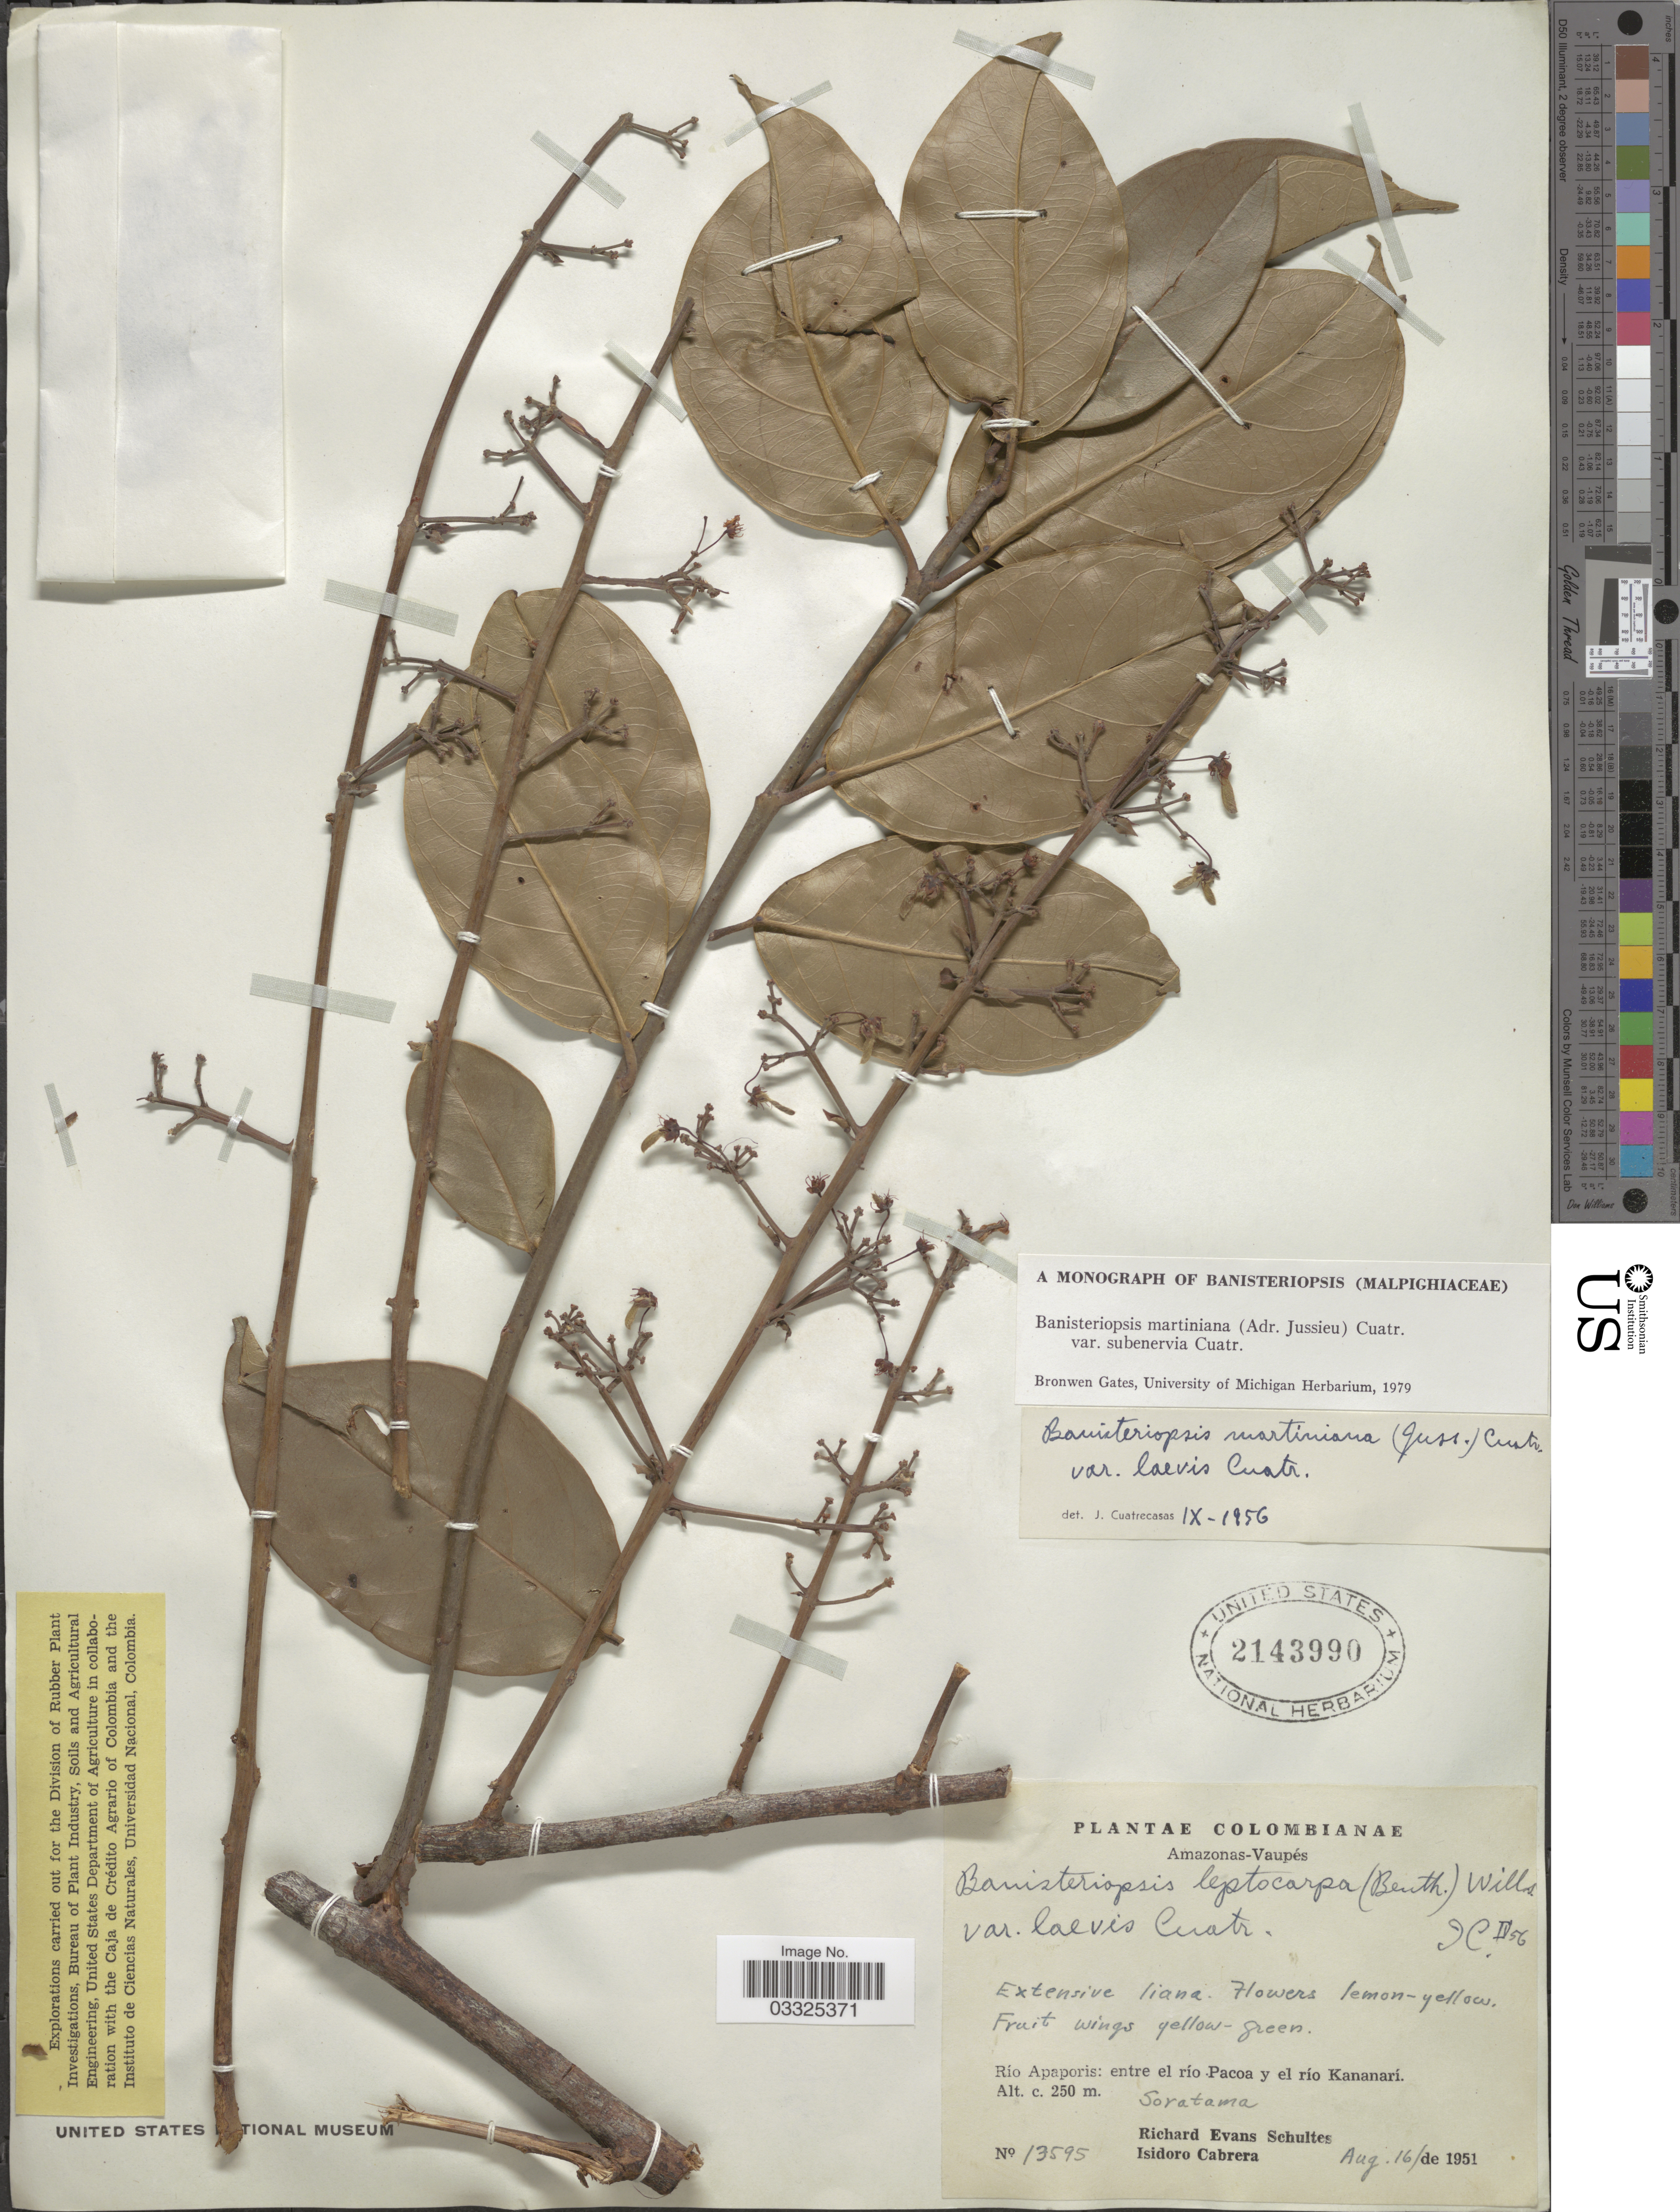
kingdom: Plantae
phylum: Tracheophyta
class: Magnoliopsida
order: Malpighiales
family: Malpighiaceae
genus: Banisteriopsis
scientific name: Banisteriopsis martiniana var. subenervia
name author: Cuatrec.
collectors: R. E. Schultes & I. Cabrera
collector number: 13595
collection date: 1951-08-16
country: Colombia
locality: Amazonas-Vaupés, Río Apaporis: entre el río Pacoa y el río Kananarí, Soratama.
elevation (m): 250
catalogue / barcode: US 2143990